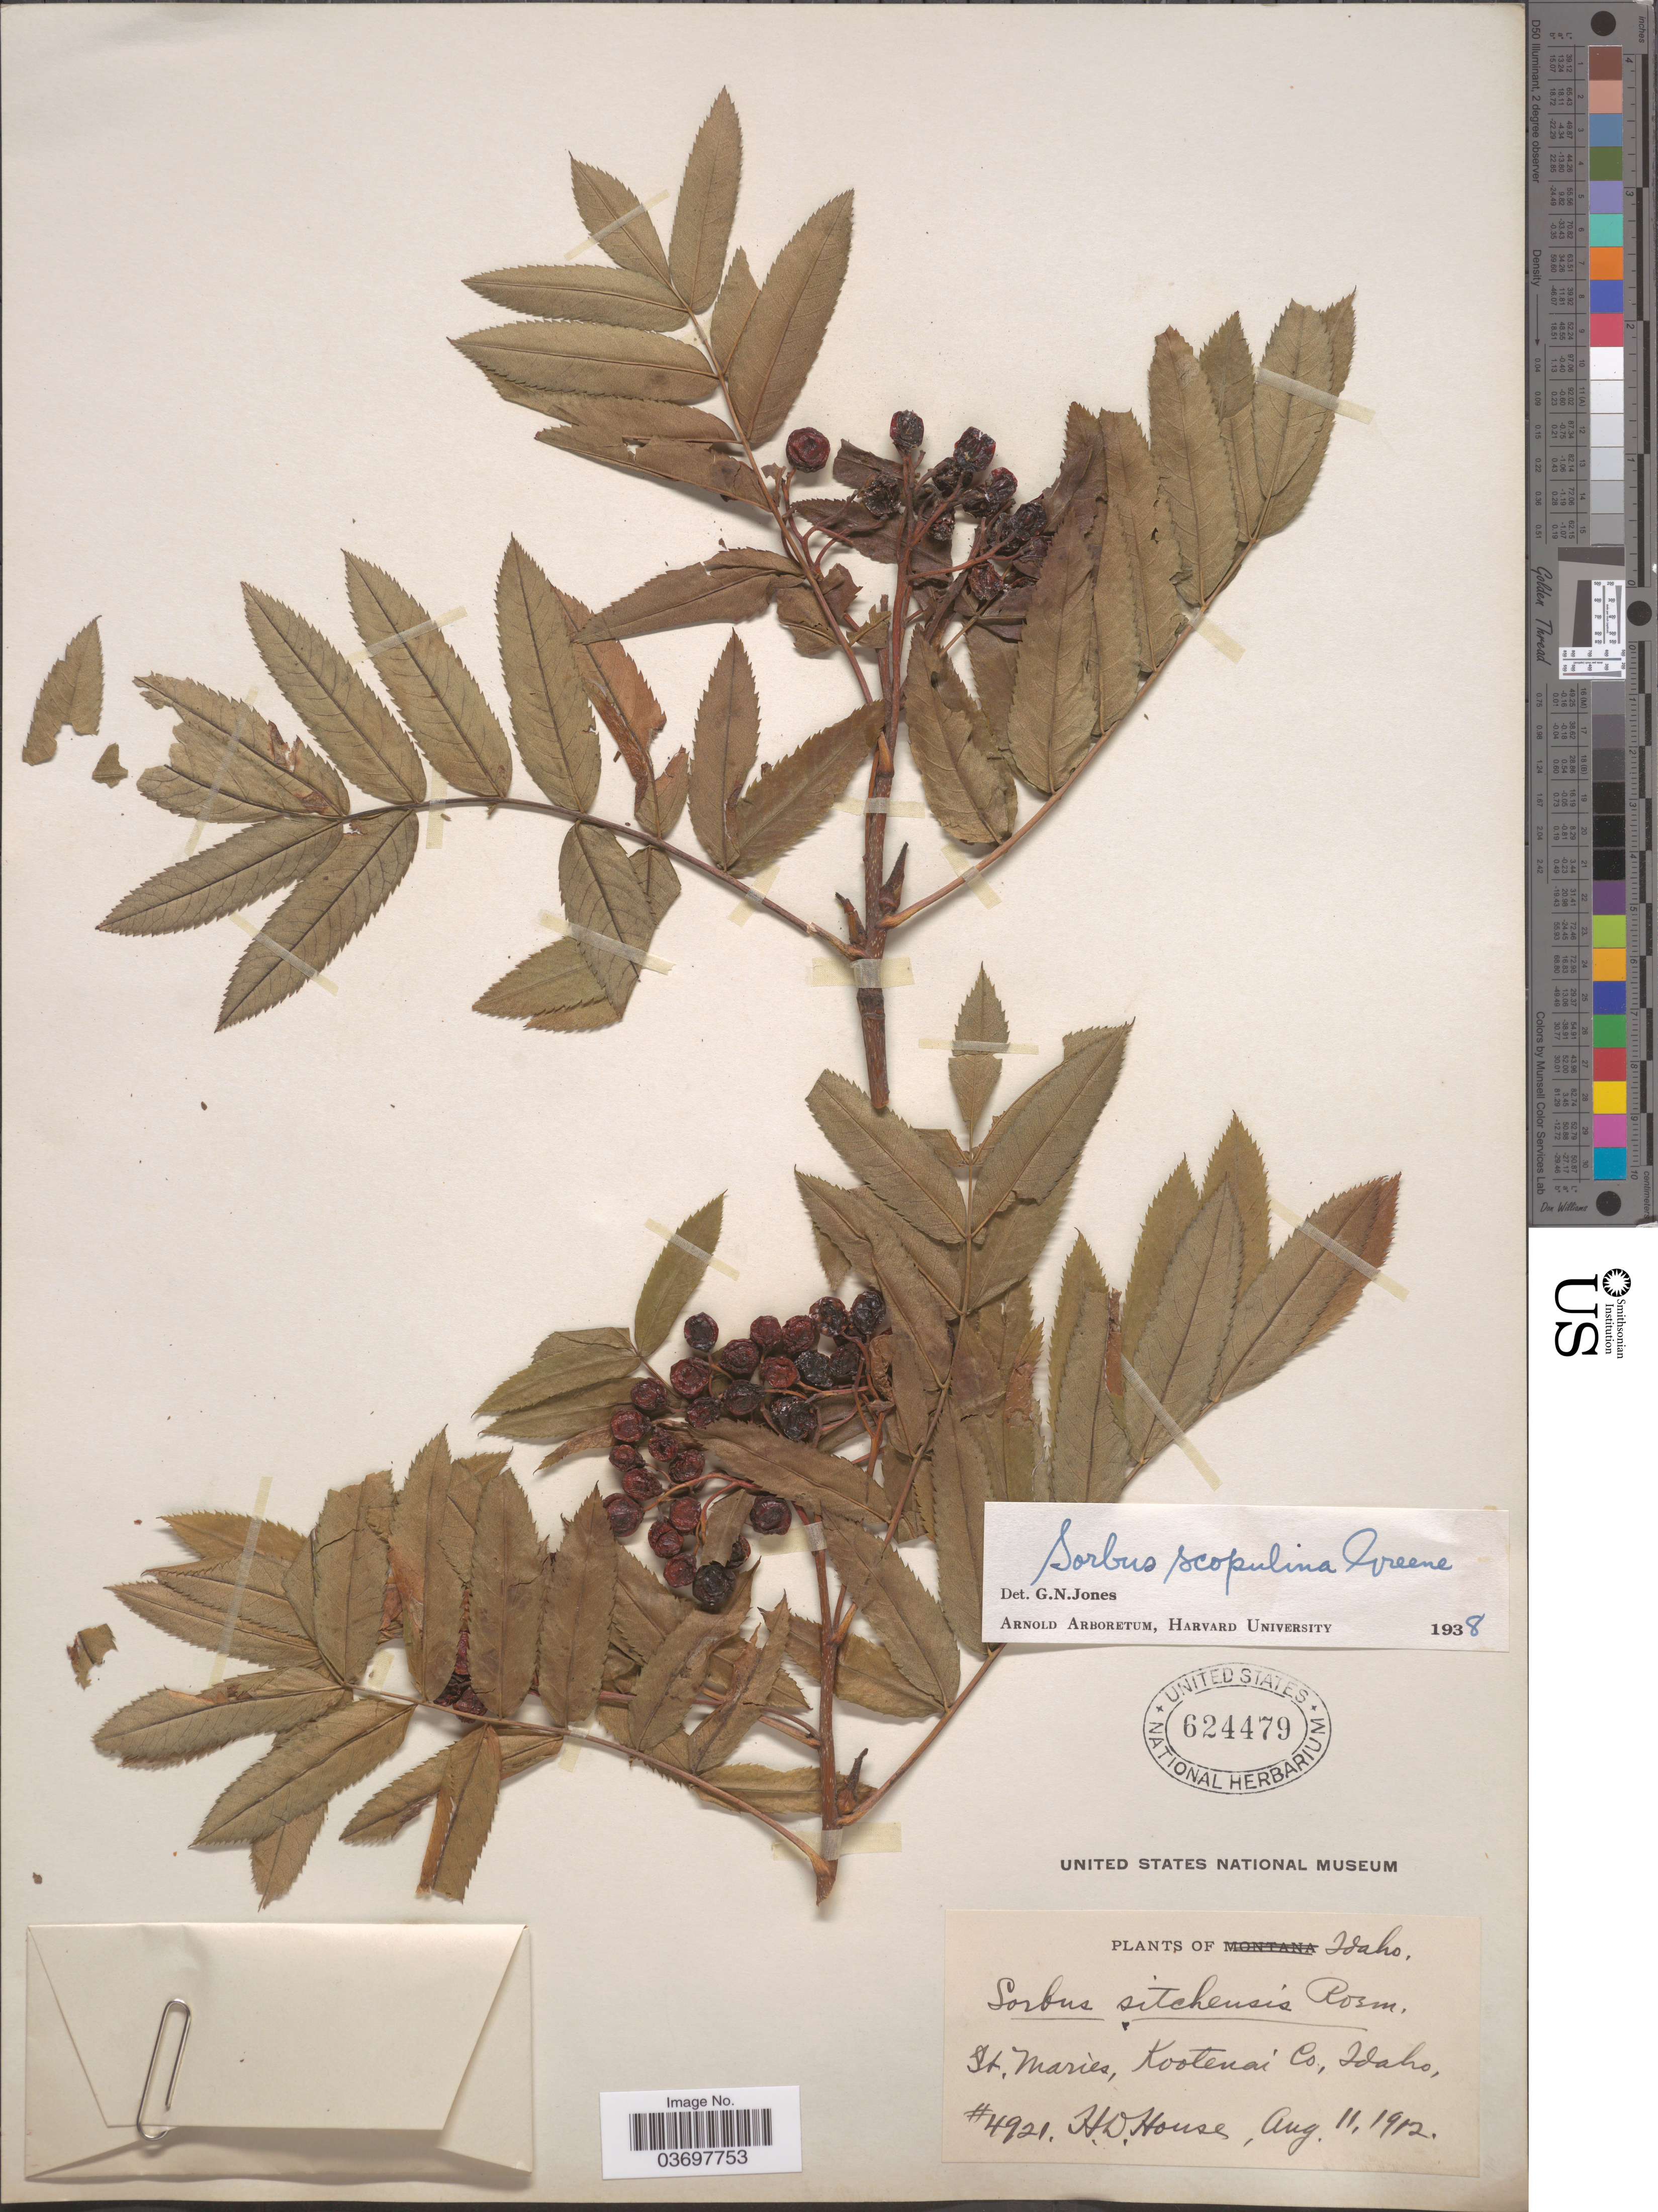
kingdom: Plantae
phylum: Tracheophyta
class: Magnoliopsida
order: Rosales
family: Rosaceae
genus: Sorbus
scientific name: Sorbus scopulina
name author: Greene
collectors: H. D. House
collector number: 4921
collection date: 1912-08-11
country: United States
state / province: Idaho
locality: St. Maries, Kootenai Co.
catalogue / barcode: US 624479